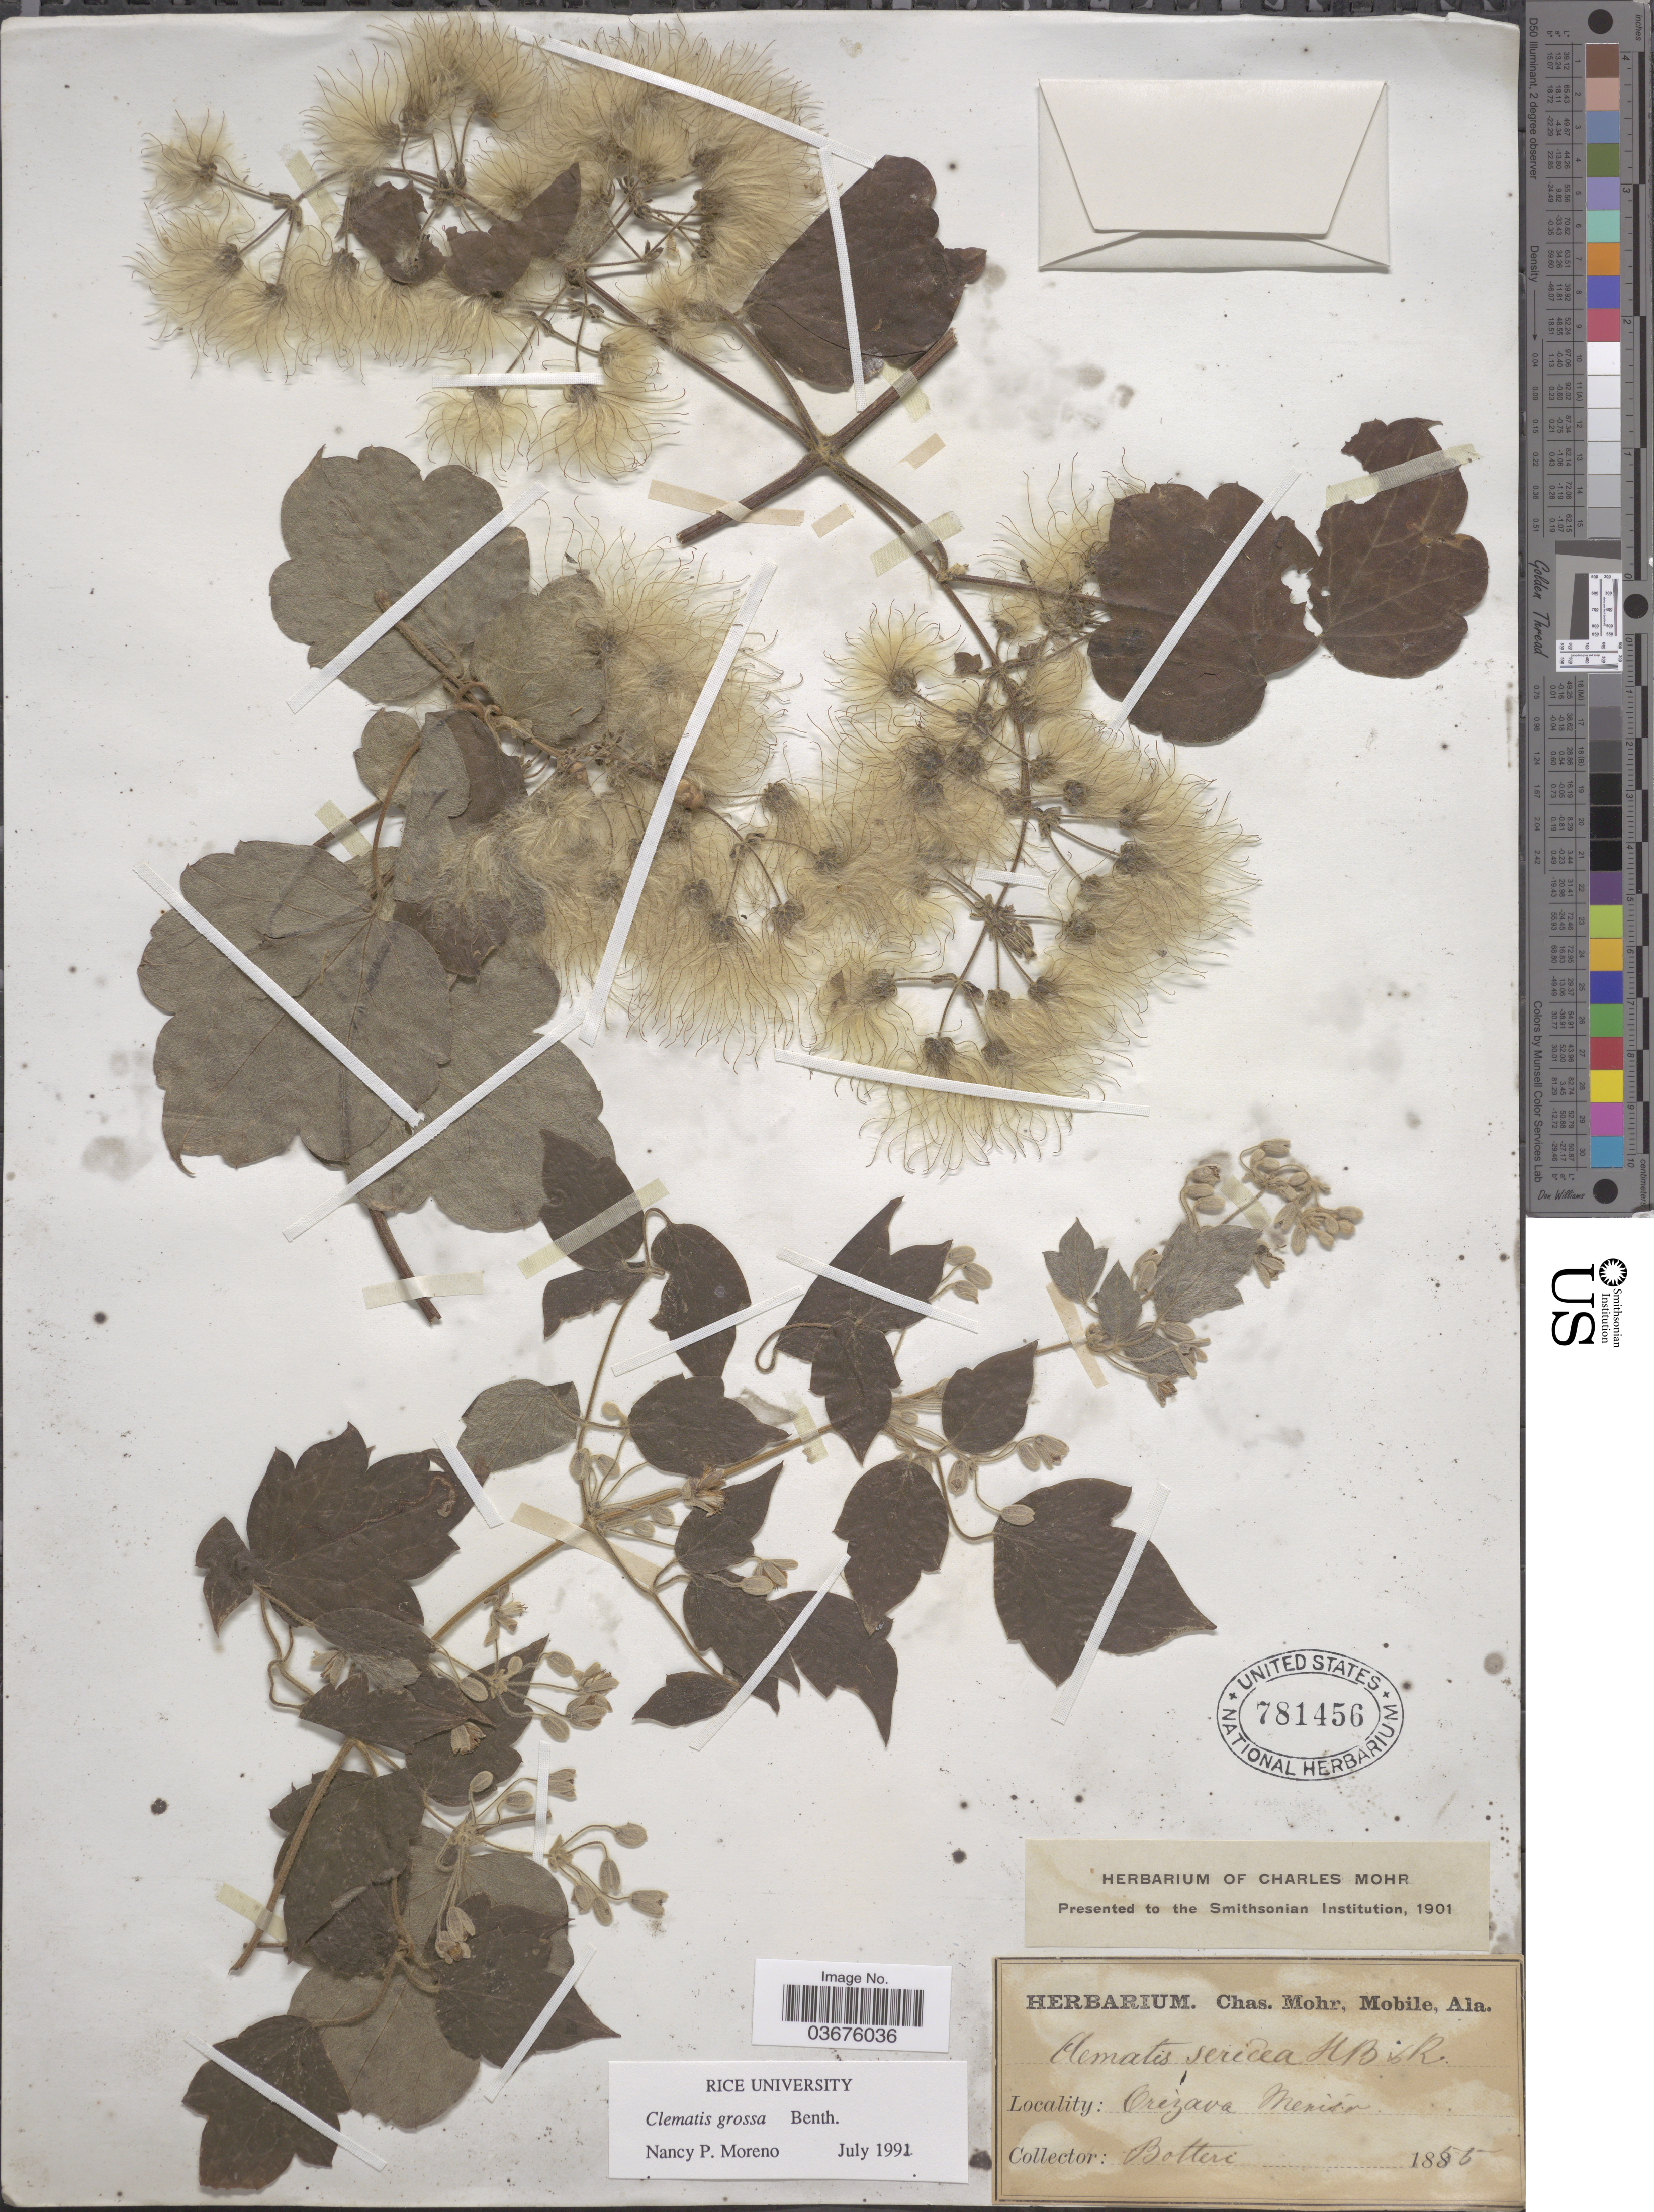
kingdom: Plantae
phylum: Tracheophyta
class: Magnoliopsida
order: Ranunculales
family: Ranunculaceae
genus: Clematis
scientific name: Clematis grossa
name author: Benth.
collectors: -. Botteri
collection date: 1855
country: Mexico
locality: Orizava.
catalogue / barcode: US 781456